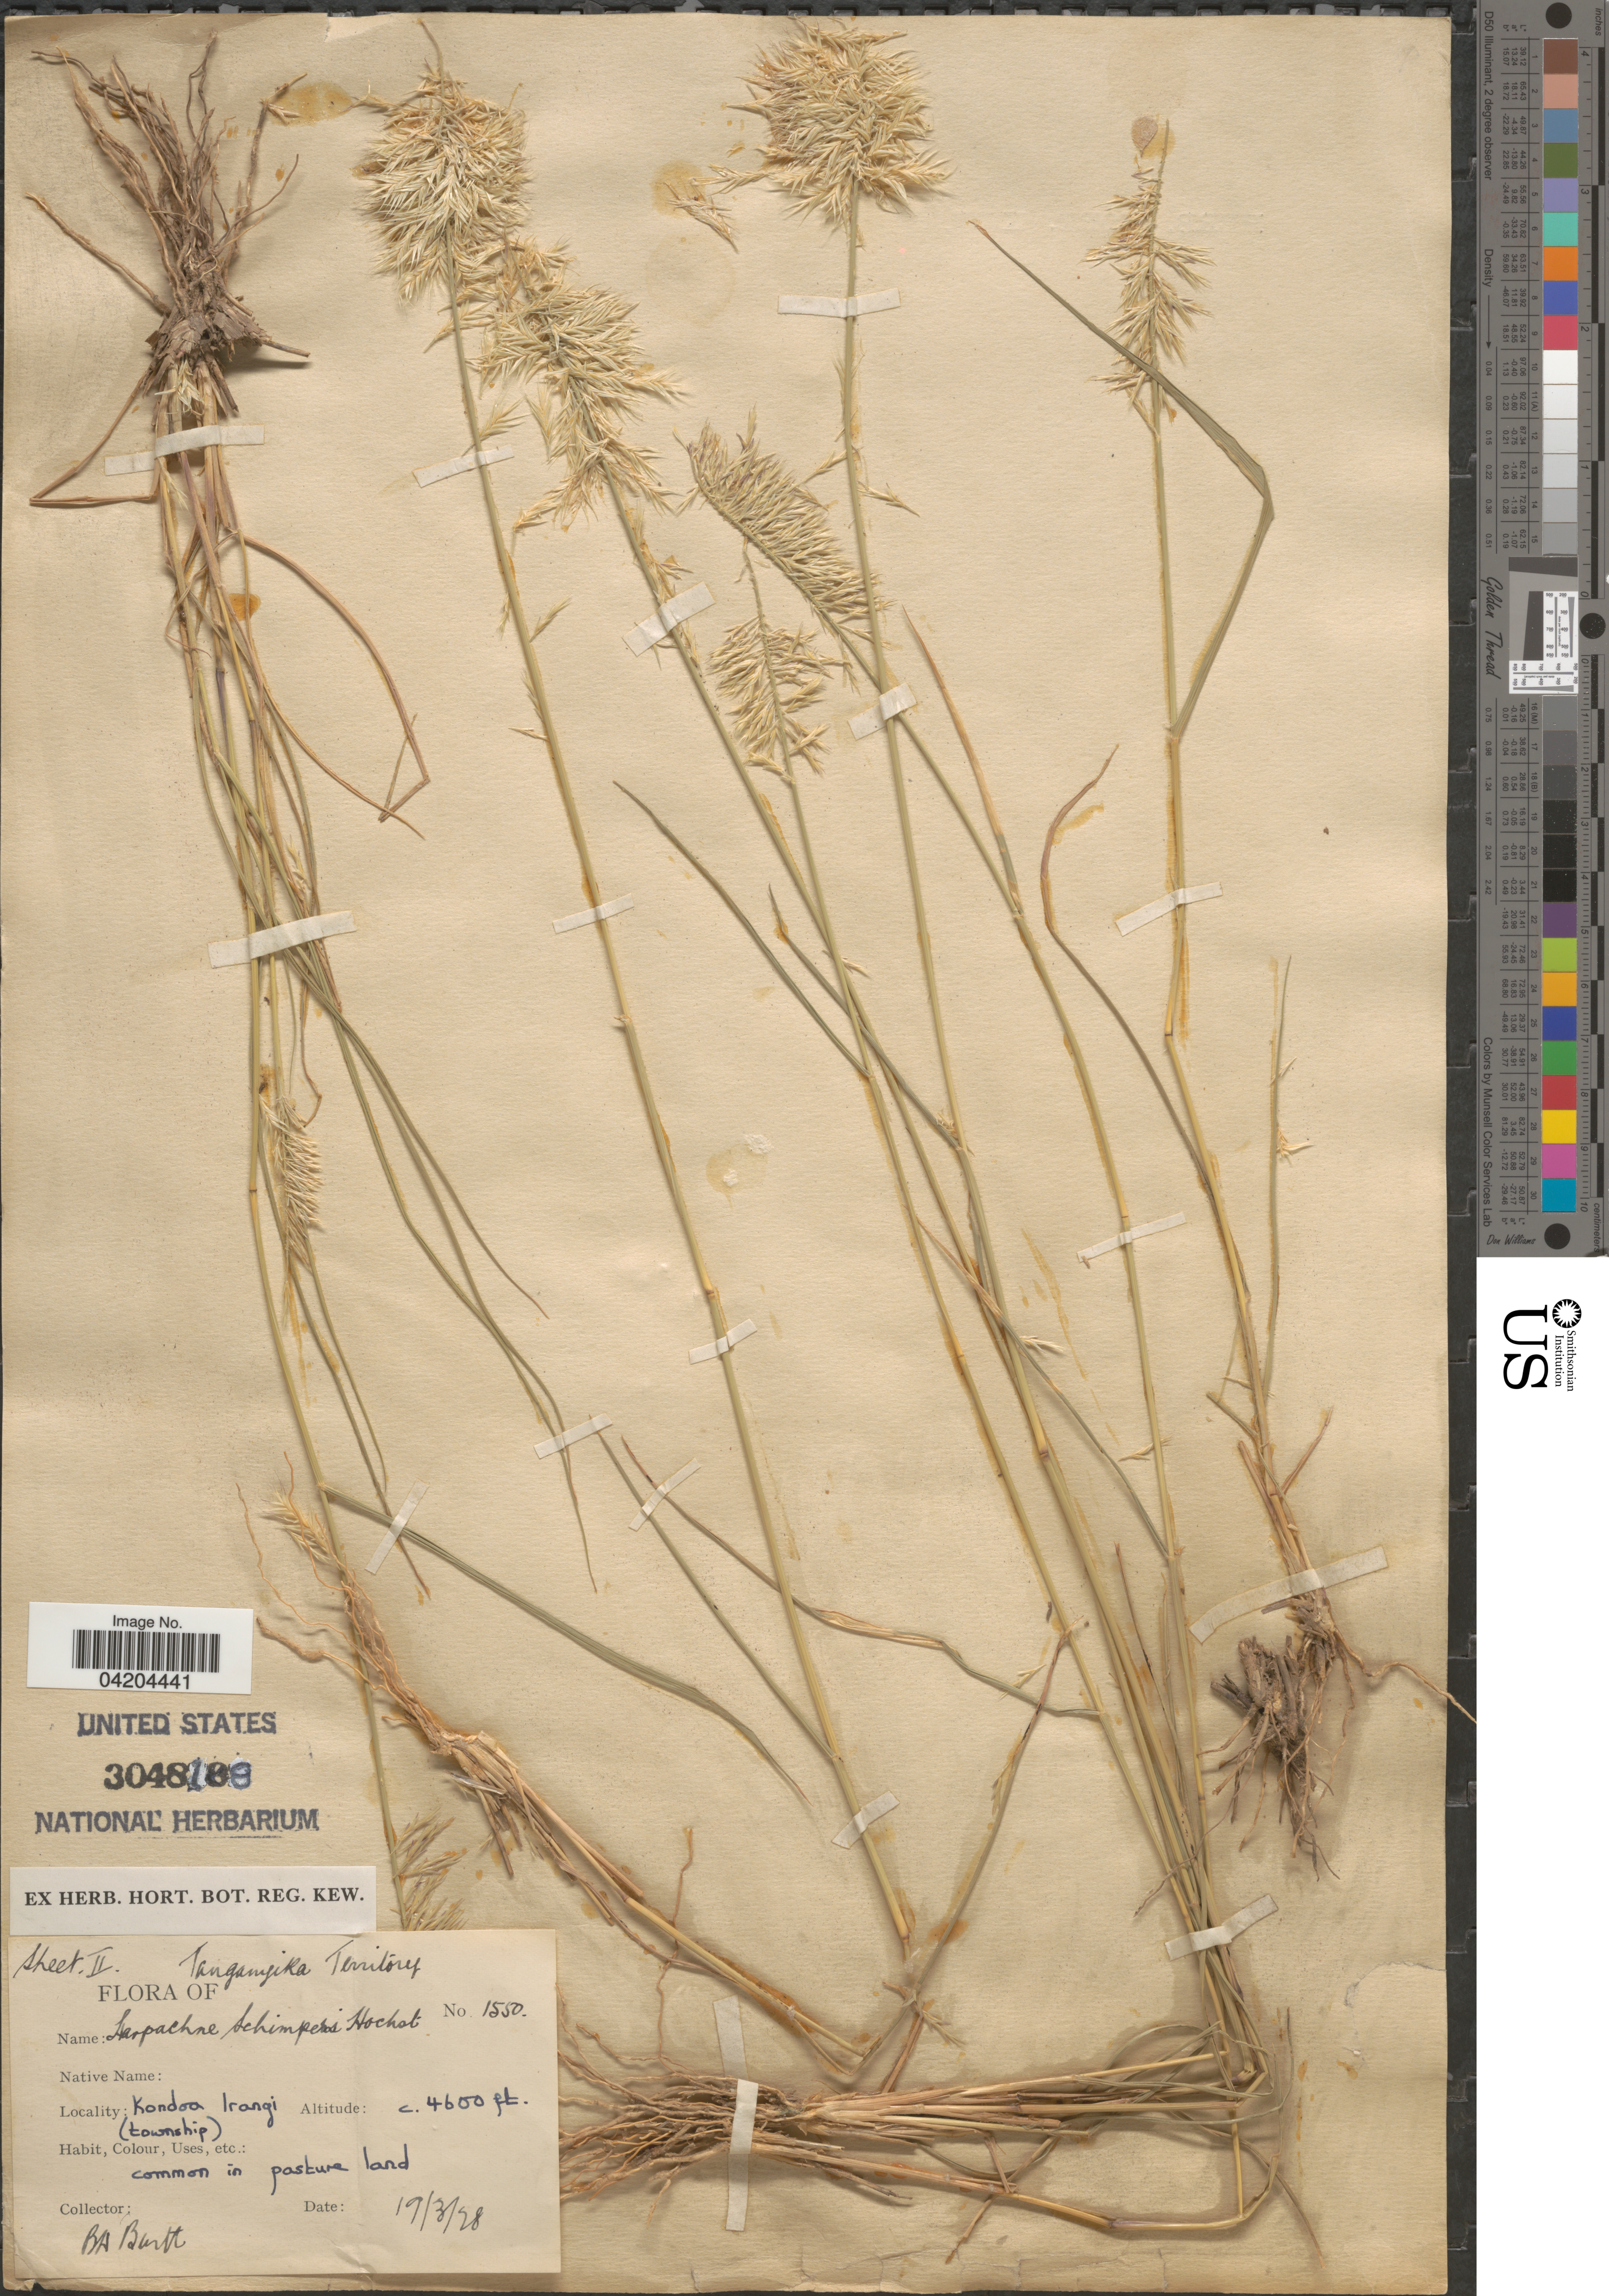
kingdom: Plantae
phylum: Tracheophyta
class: Liliopsida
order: Poales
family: Poaceae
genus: Eragrostis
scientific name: Eragrostis schimperi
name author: (A. Rich.) Benth.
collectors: B. D. Burtt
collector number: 1550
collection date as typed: Transcribed d/m/y: 19/3/28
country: Tanzania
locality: Tanganyika Territory. Kondoa Irangi (township).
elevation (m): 1402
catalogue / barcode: US 3048188